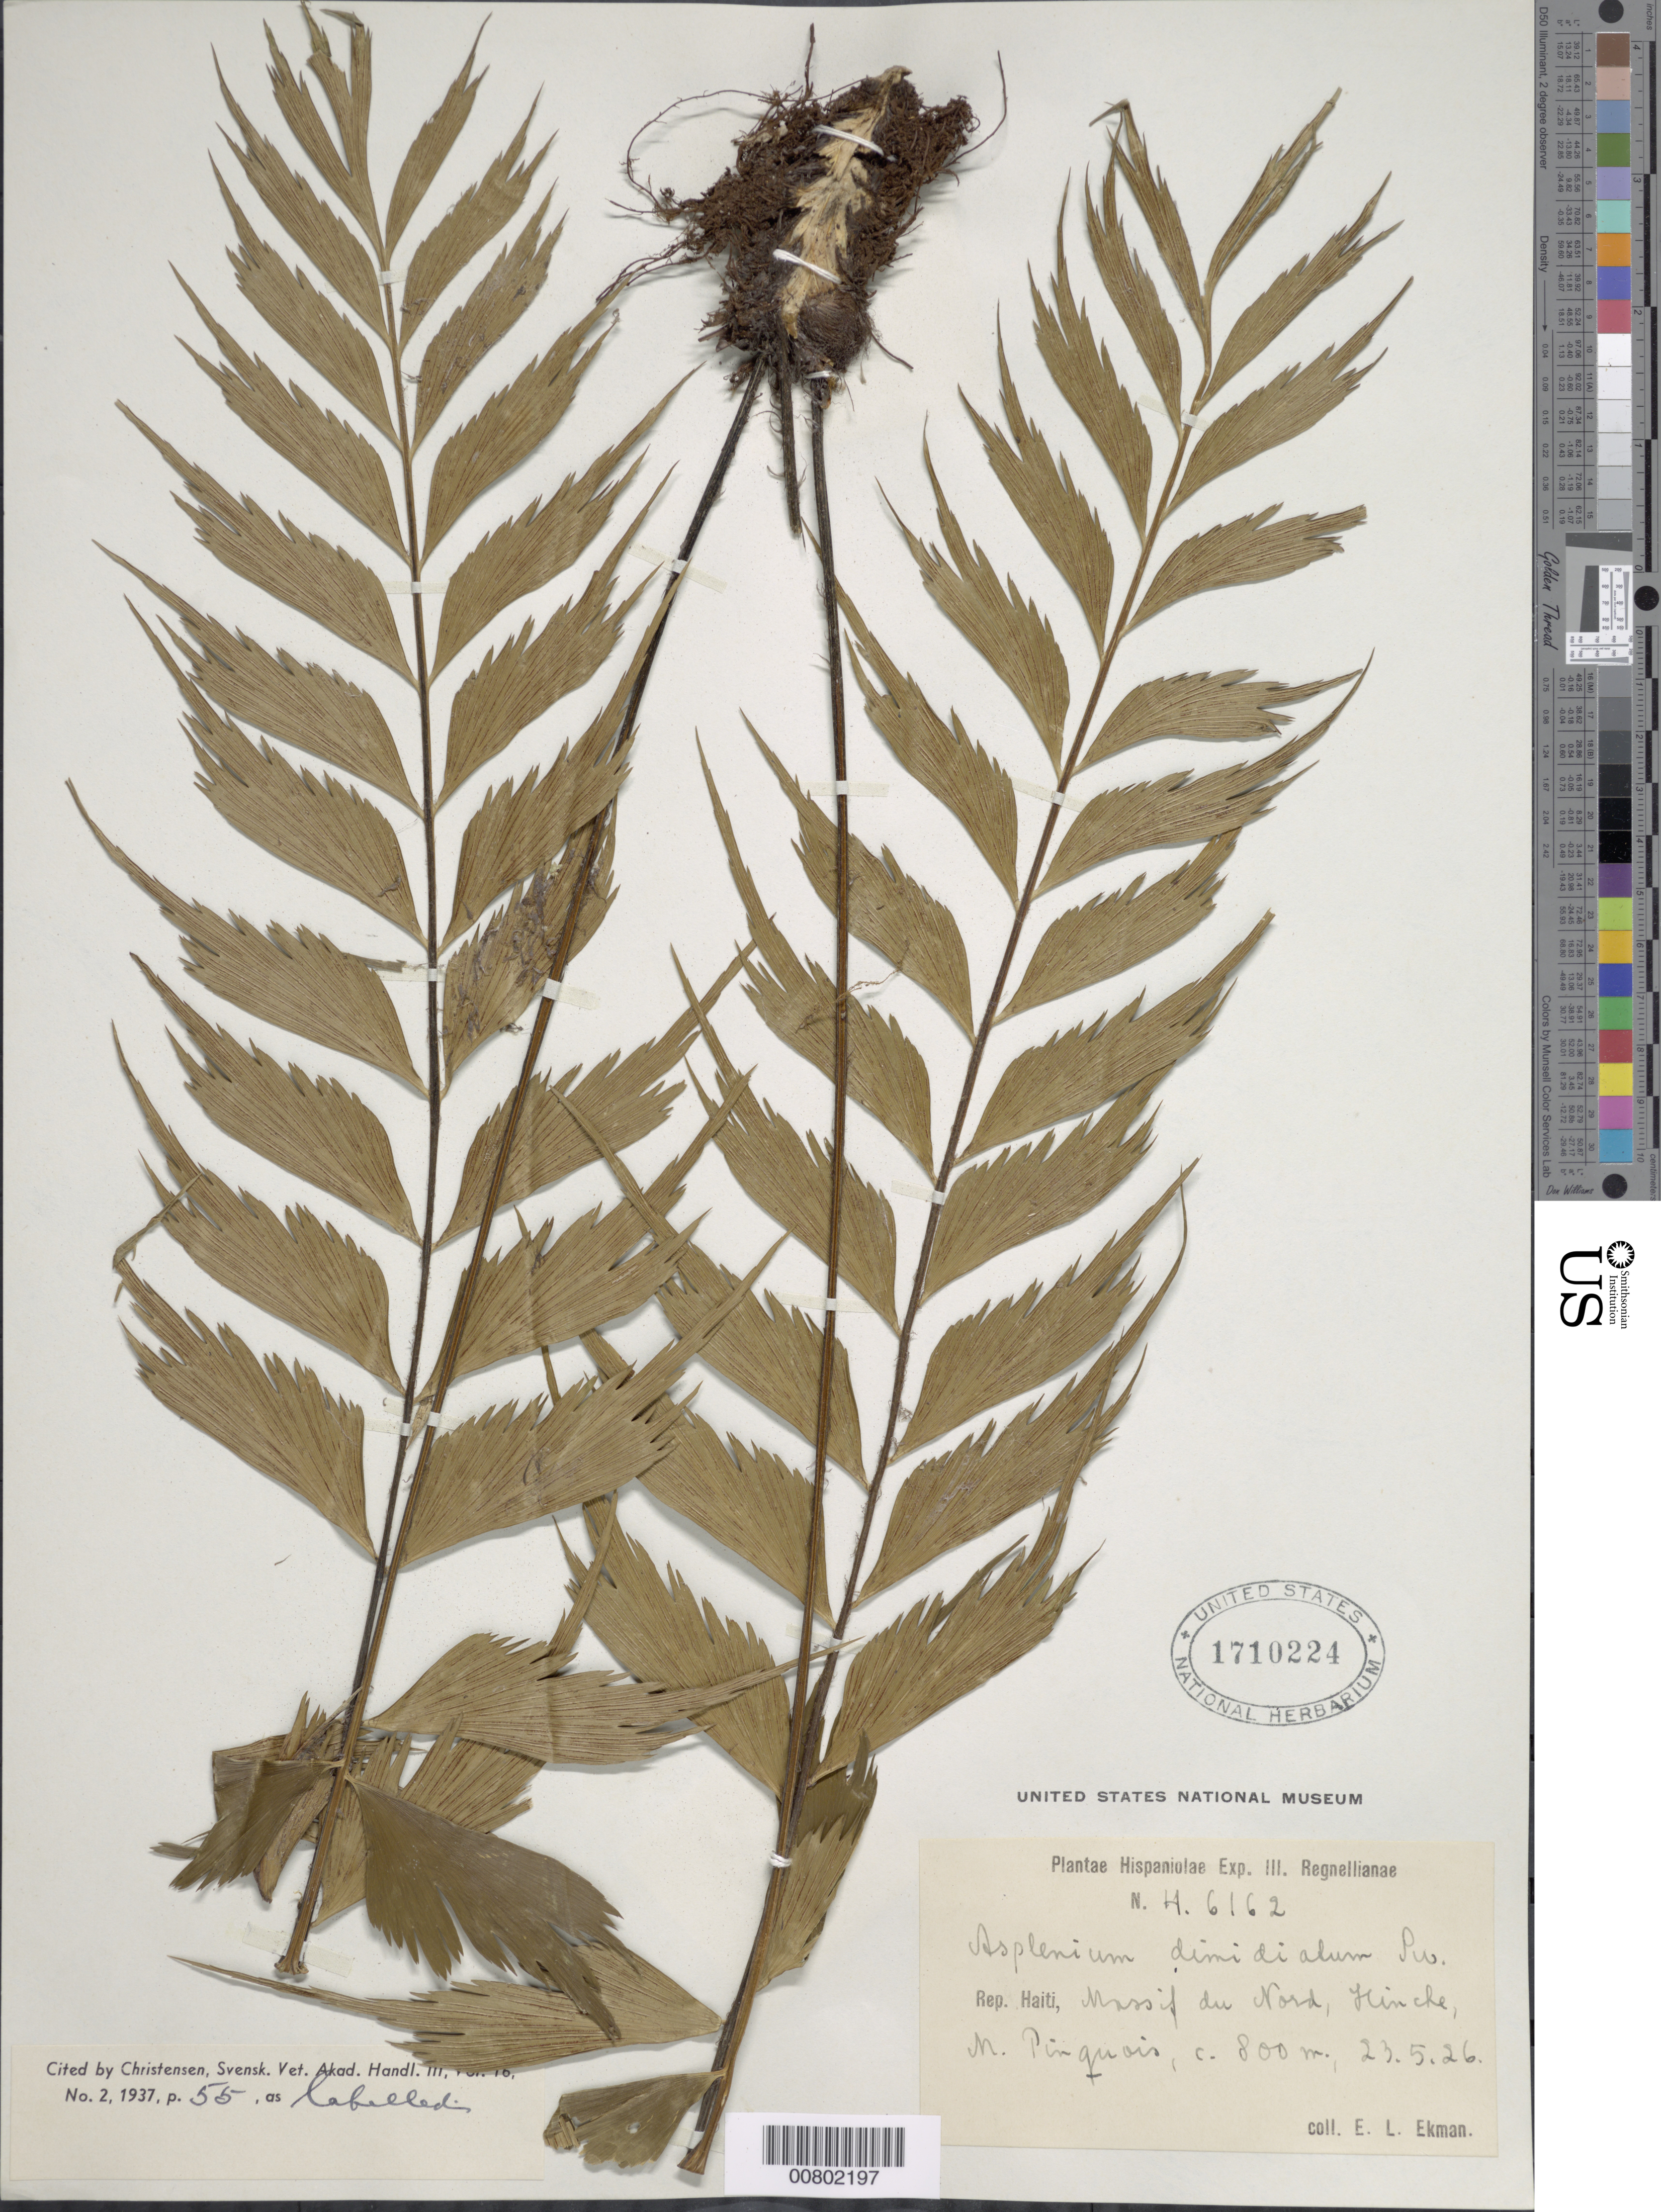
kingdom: Plantae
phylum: Tracheophyta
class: Polypodiopsida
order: Polypodiales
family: Aspleniaceae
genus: Asplenium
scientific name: Asplenium dimidiatum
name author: Sw.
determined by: Christensen, C. F. A.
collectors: E. L. Ekman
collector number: H 6162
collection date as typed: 23 May 1926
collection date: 1926-05-23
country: Haiti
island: Hispaniola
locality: Massif du Nord, Hinche, M. Pinquois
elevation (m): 800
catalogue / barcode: US 1710224